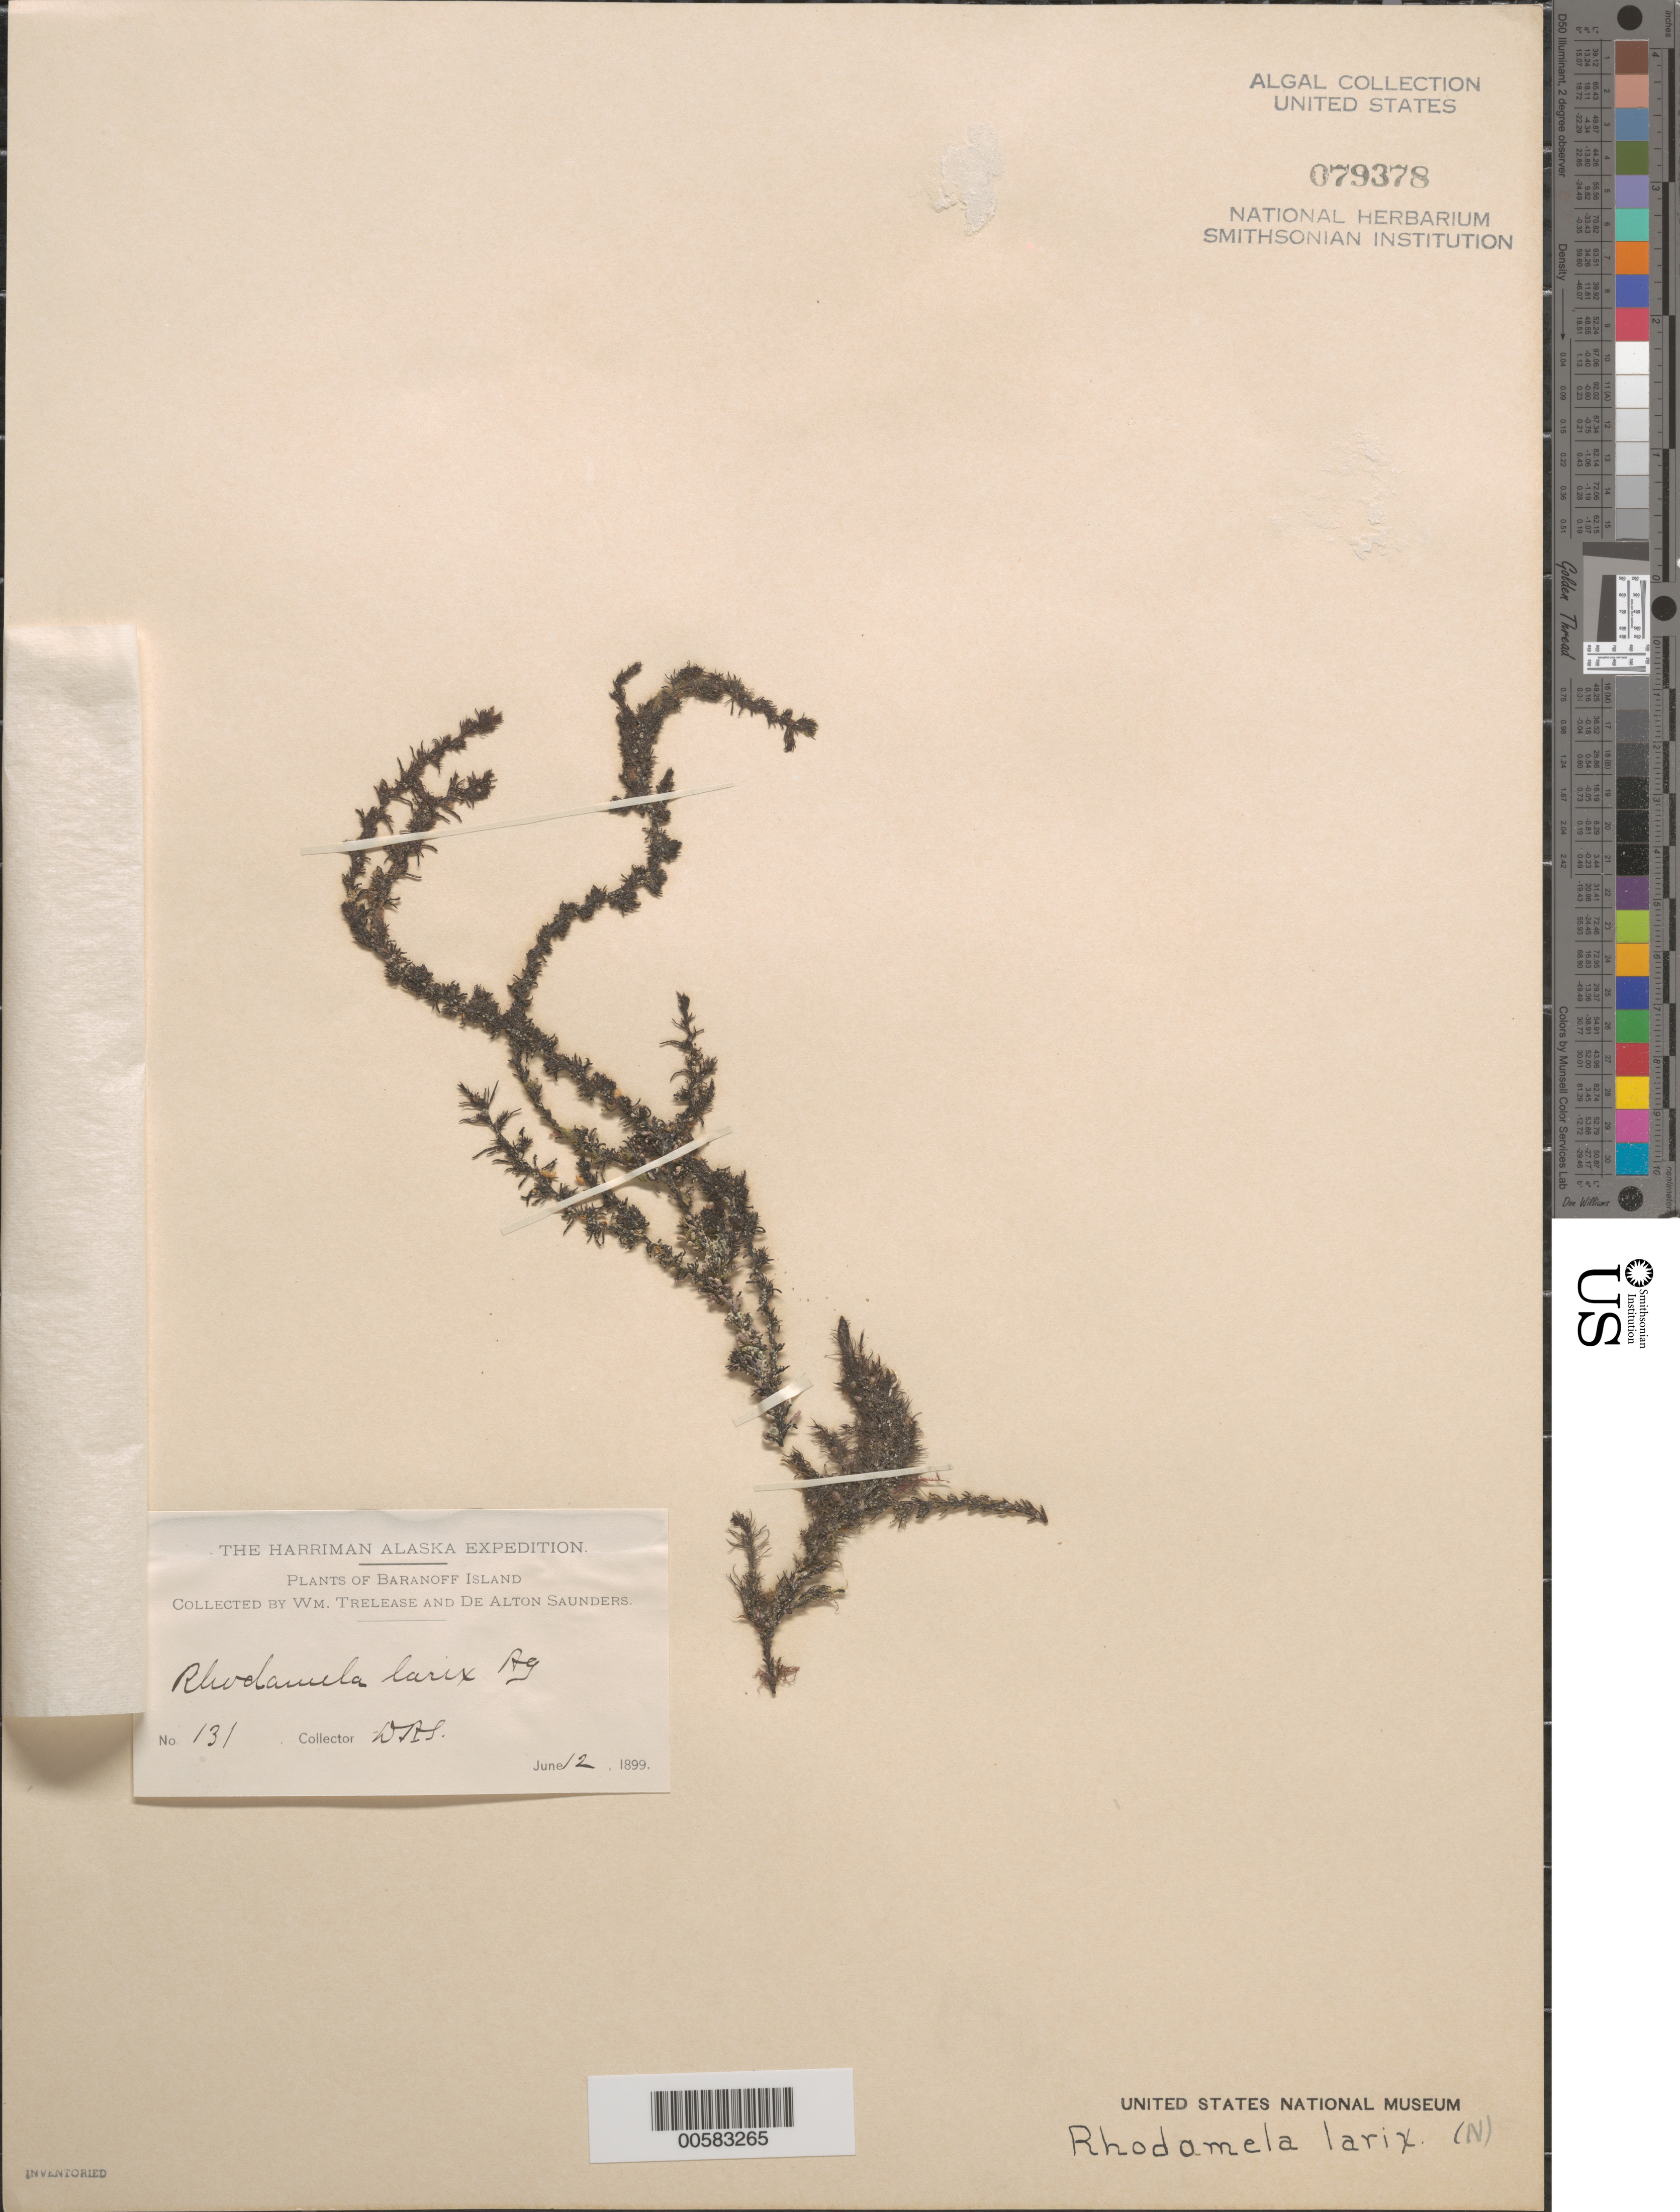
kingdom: Plantae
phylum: Rhodophyta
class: Florideophyceae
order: Ceramiales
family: Rhodomelaceae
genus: Neorhodomela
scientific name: Neorhodomela larix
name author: (Turner) Masuda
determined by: Algae name updating Project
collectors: D. Saunders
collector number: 131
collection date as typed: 12 Jun 1899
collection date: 1899-06-12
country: United States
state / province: Alaska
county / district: Sitka Division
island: Baranof Island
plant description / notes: Harriman Alaska Expedition, 1899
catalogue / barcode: US 79378